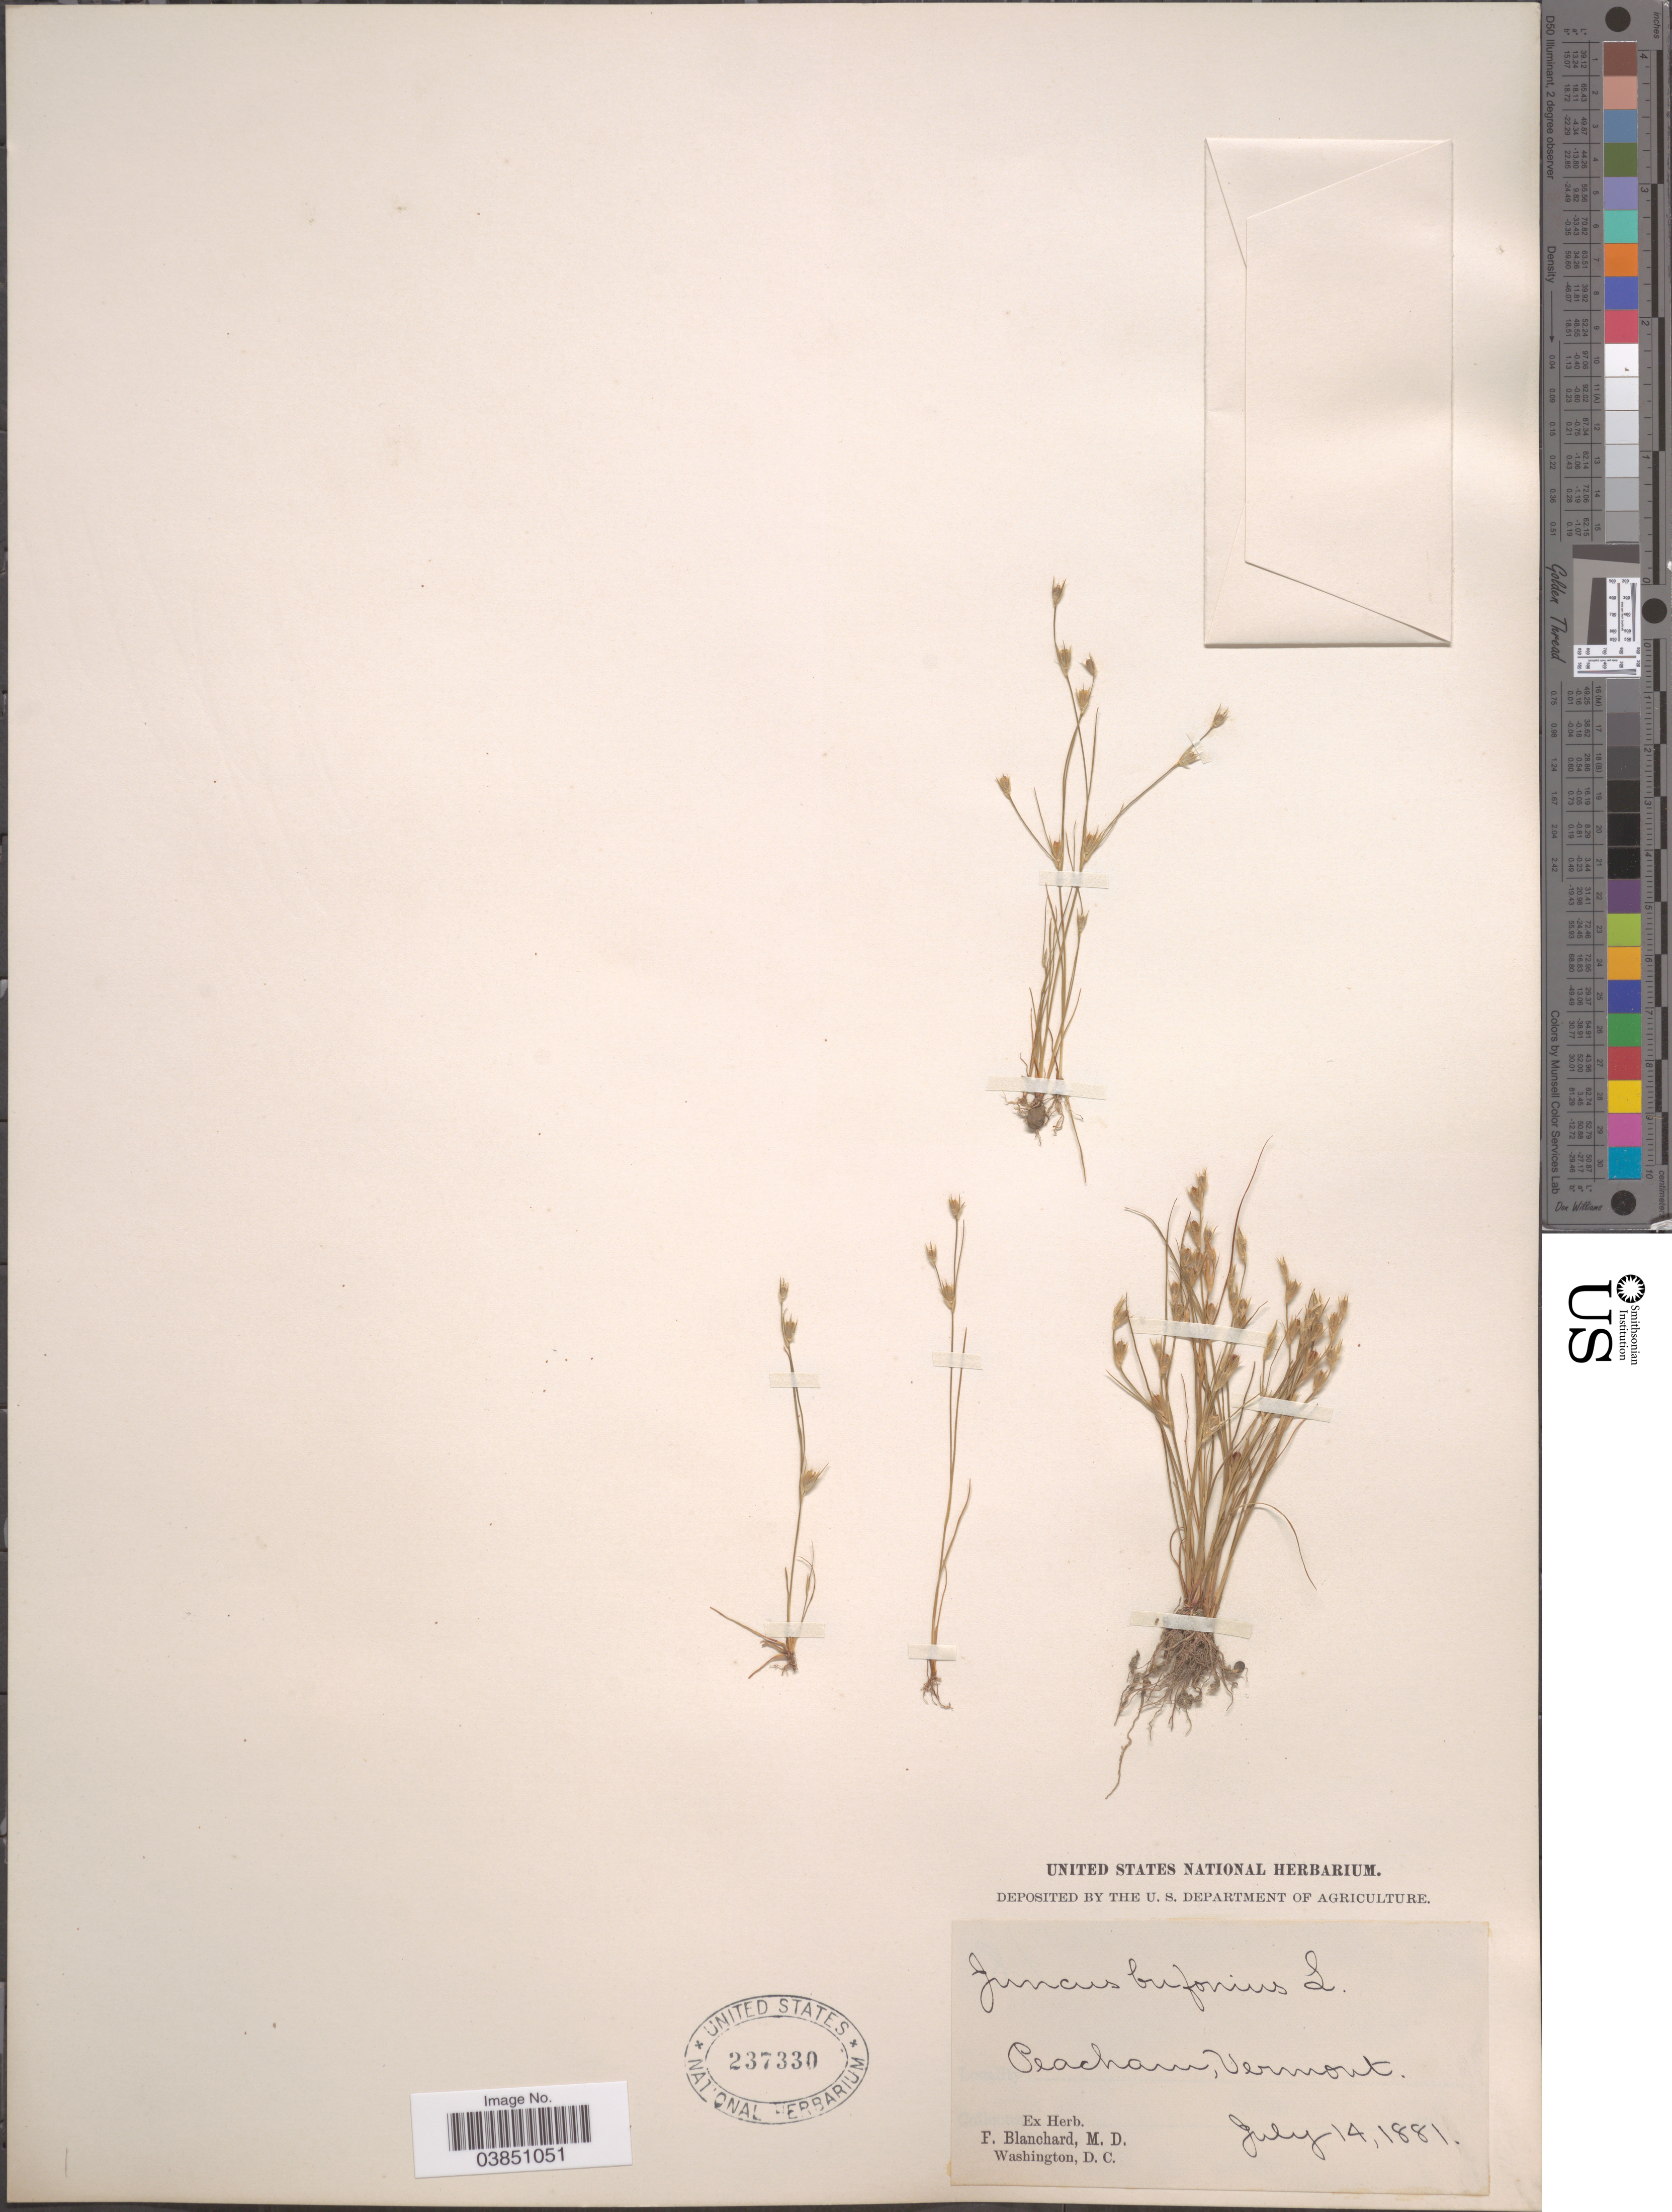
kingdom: Plantae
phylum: Tracheophyta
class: Liliopsida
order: Poales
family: Juncaceae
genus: Juncus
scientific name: Juncus bufonius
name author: L.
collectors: ex herb. F. Blanchard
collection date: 1881-07-14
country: United States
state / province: Vermont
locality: Peacham.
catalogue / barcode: US 237330